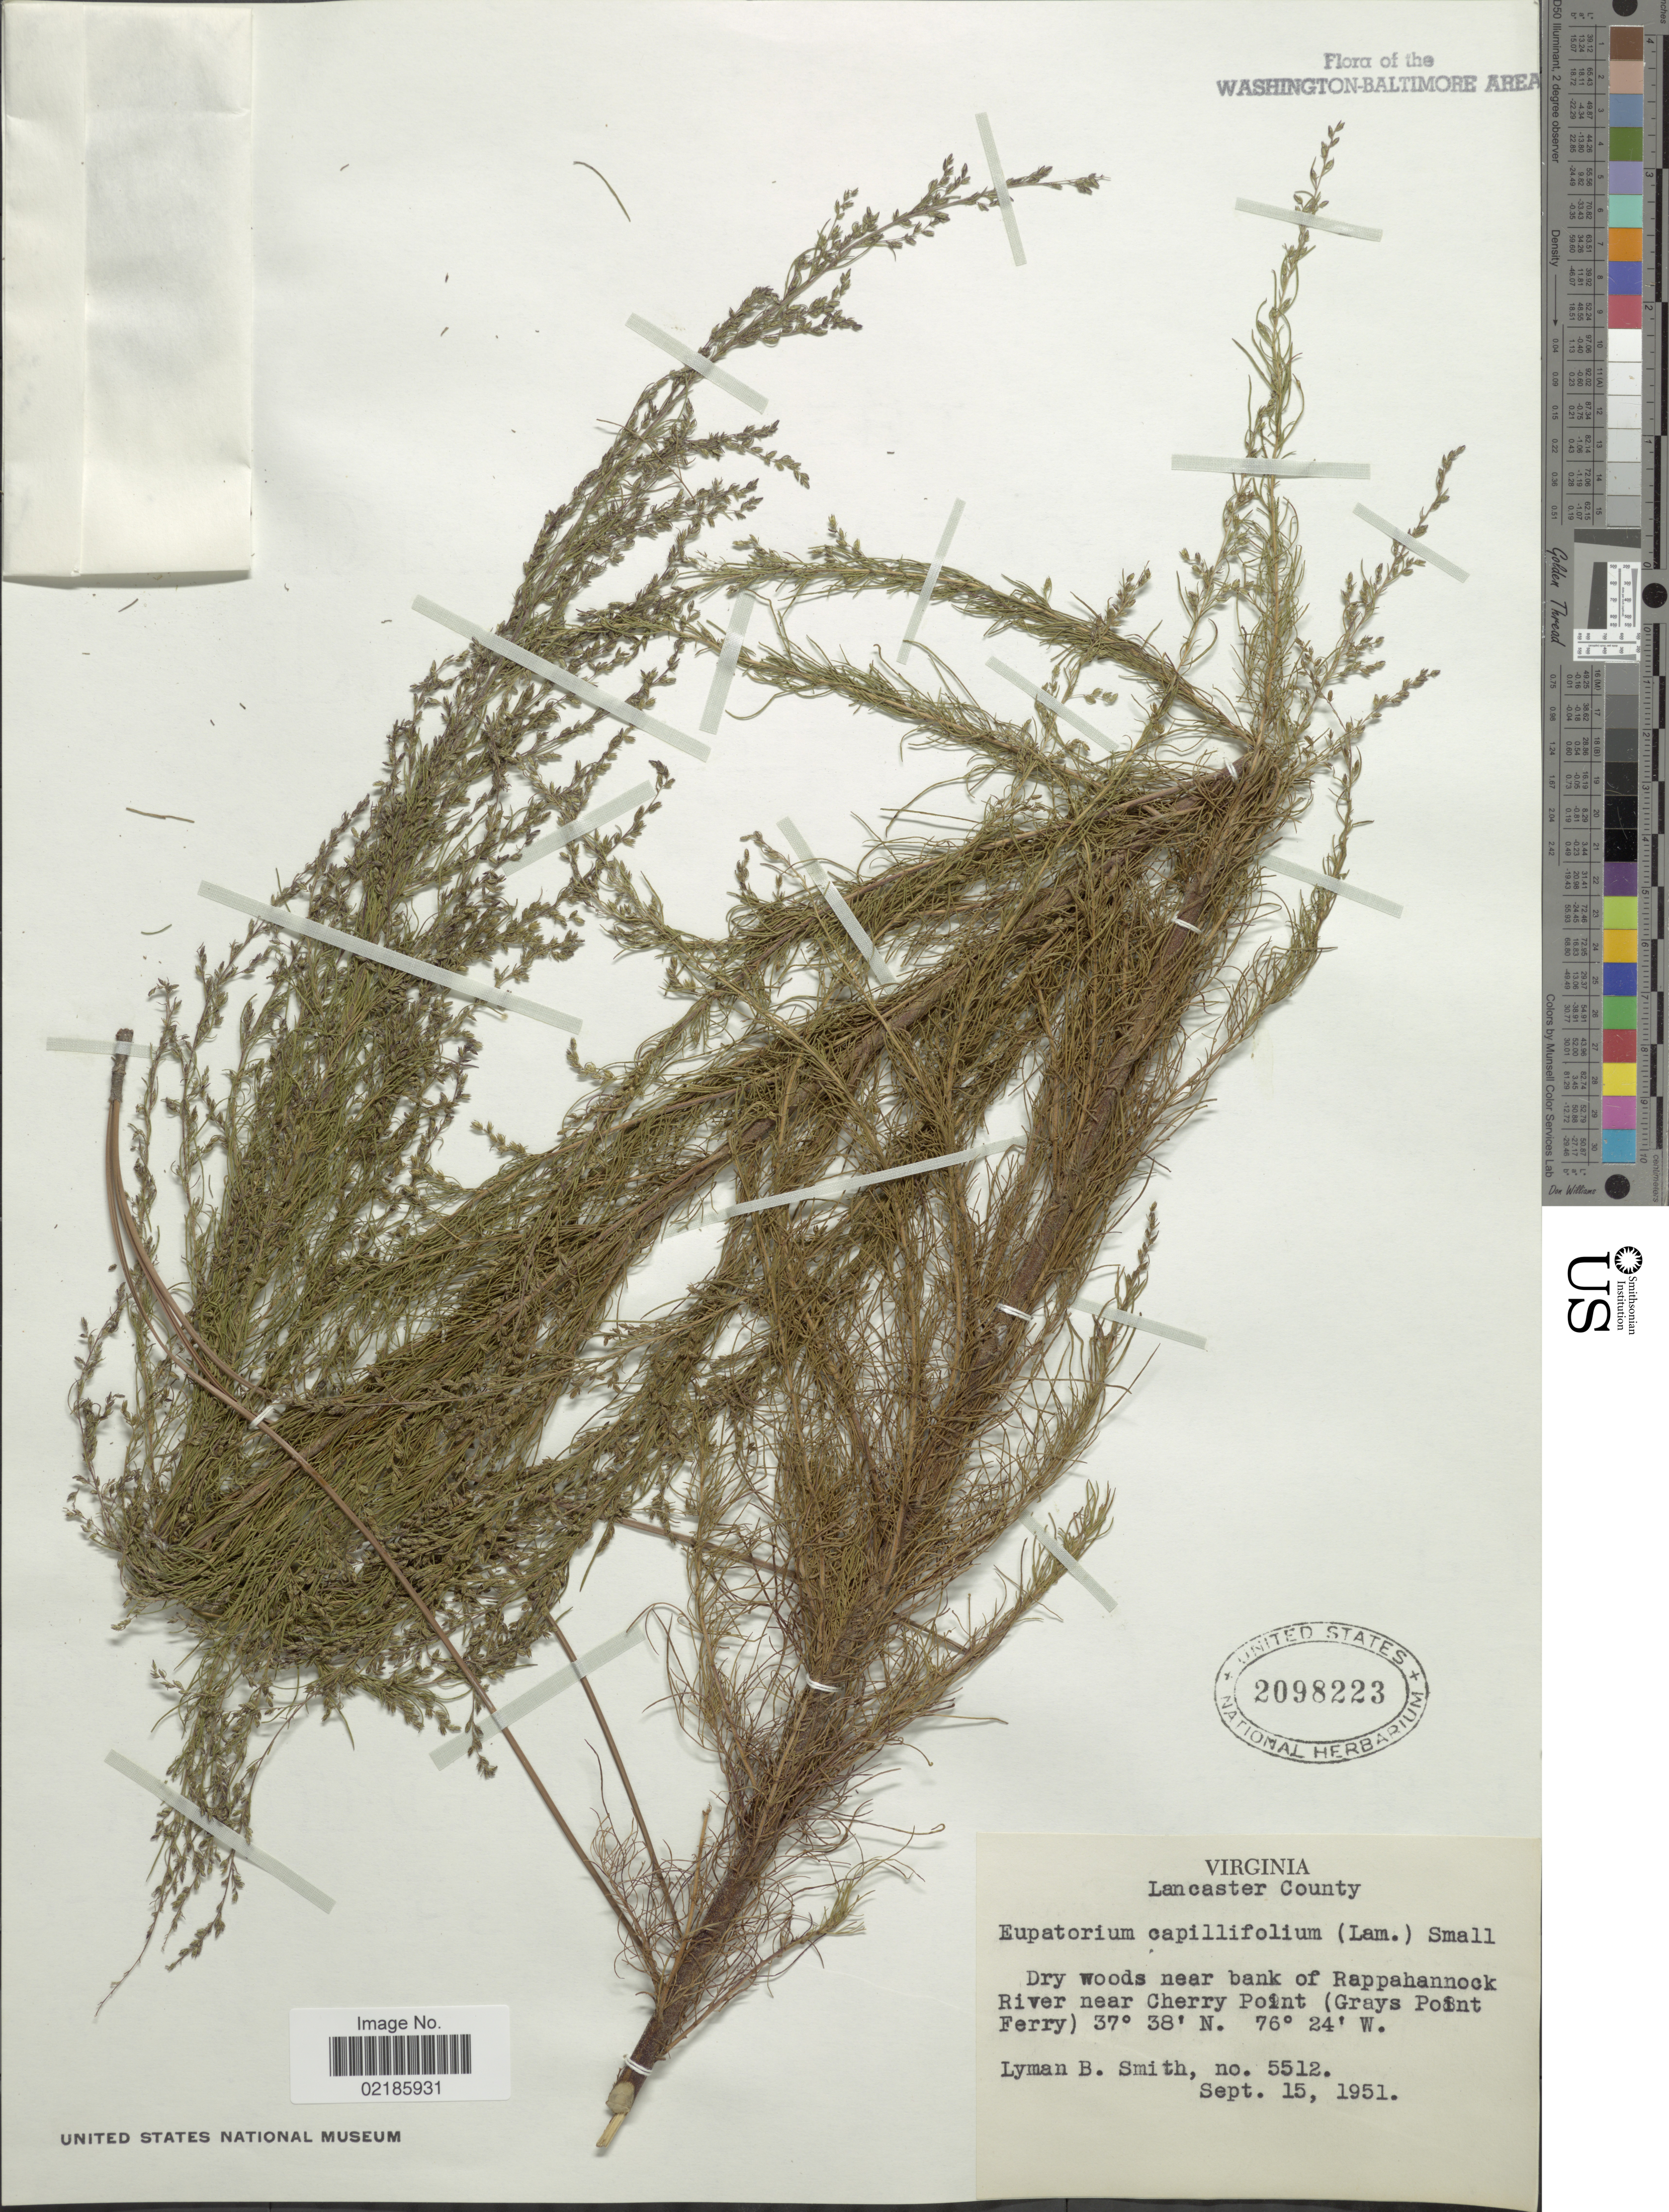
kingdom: Plantae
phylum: Tracheophyta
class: Magnoliopsida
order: Asterales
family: Asteraceae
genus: Eupatorium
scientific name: Eupatorium capillifolium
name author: (Lam.) Small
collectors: L. Smith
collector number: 5512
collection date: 1951-09-15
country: United States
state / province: Virginia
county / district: Lancaster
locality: Lancaster County. Dry woods near bank of Rappahannock River near Cherry Point ( Grays Point Ferry)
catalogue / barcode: US 2098223